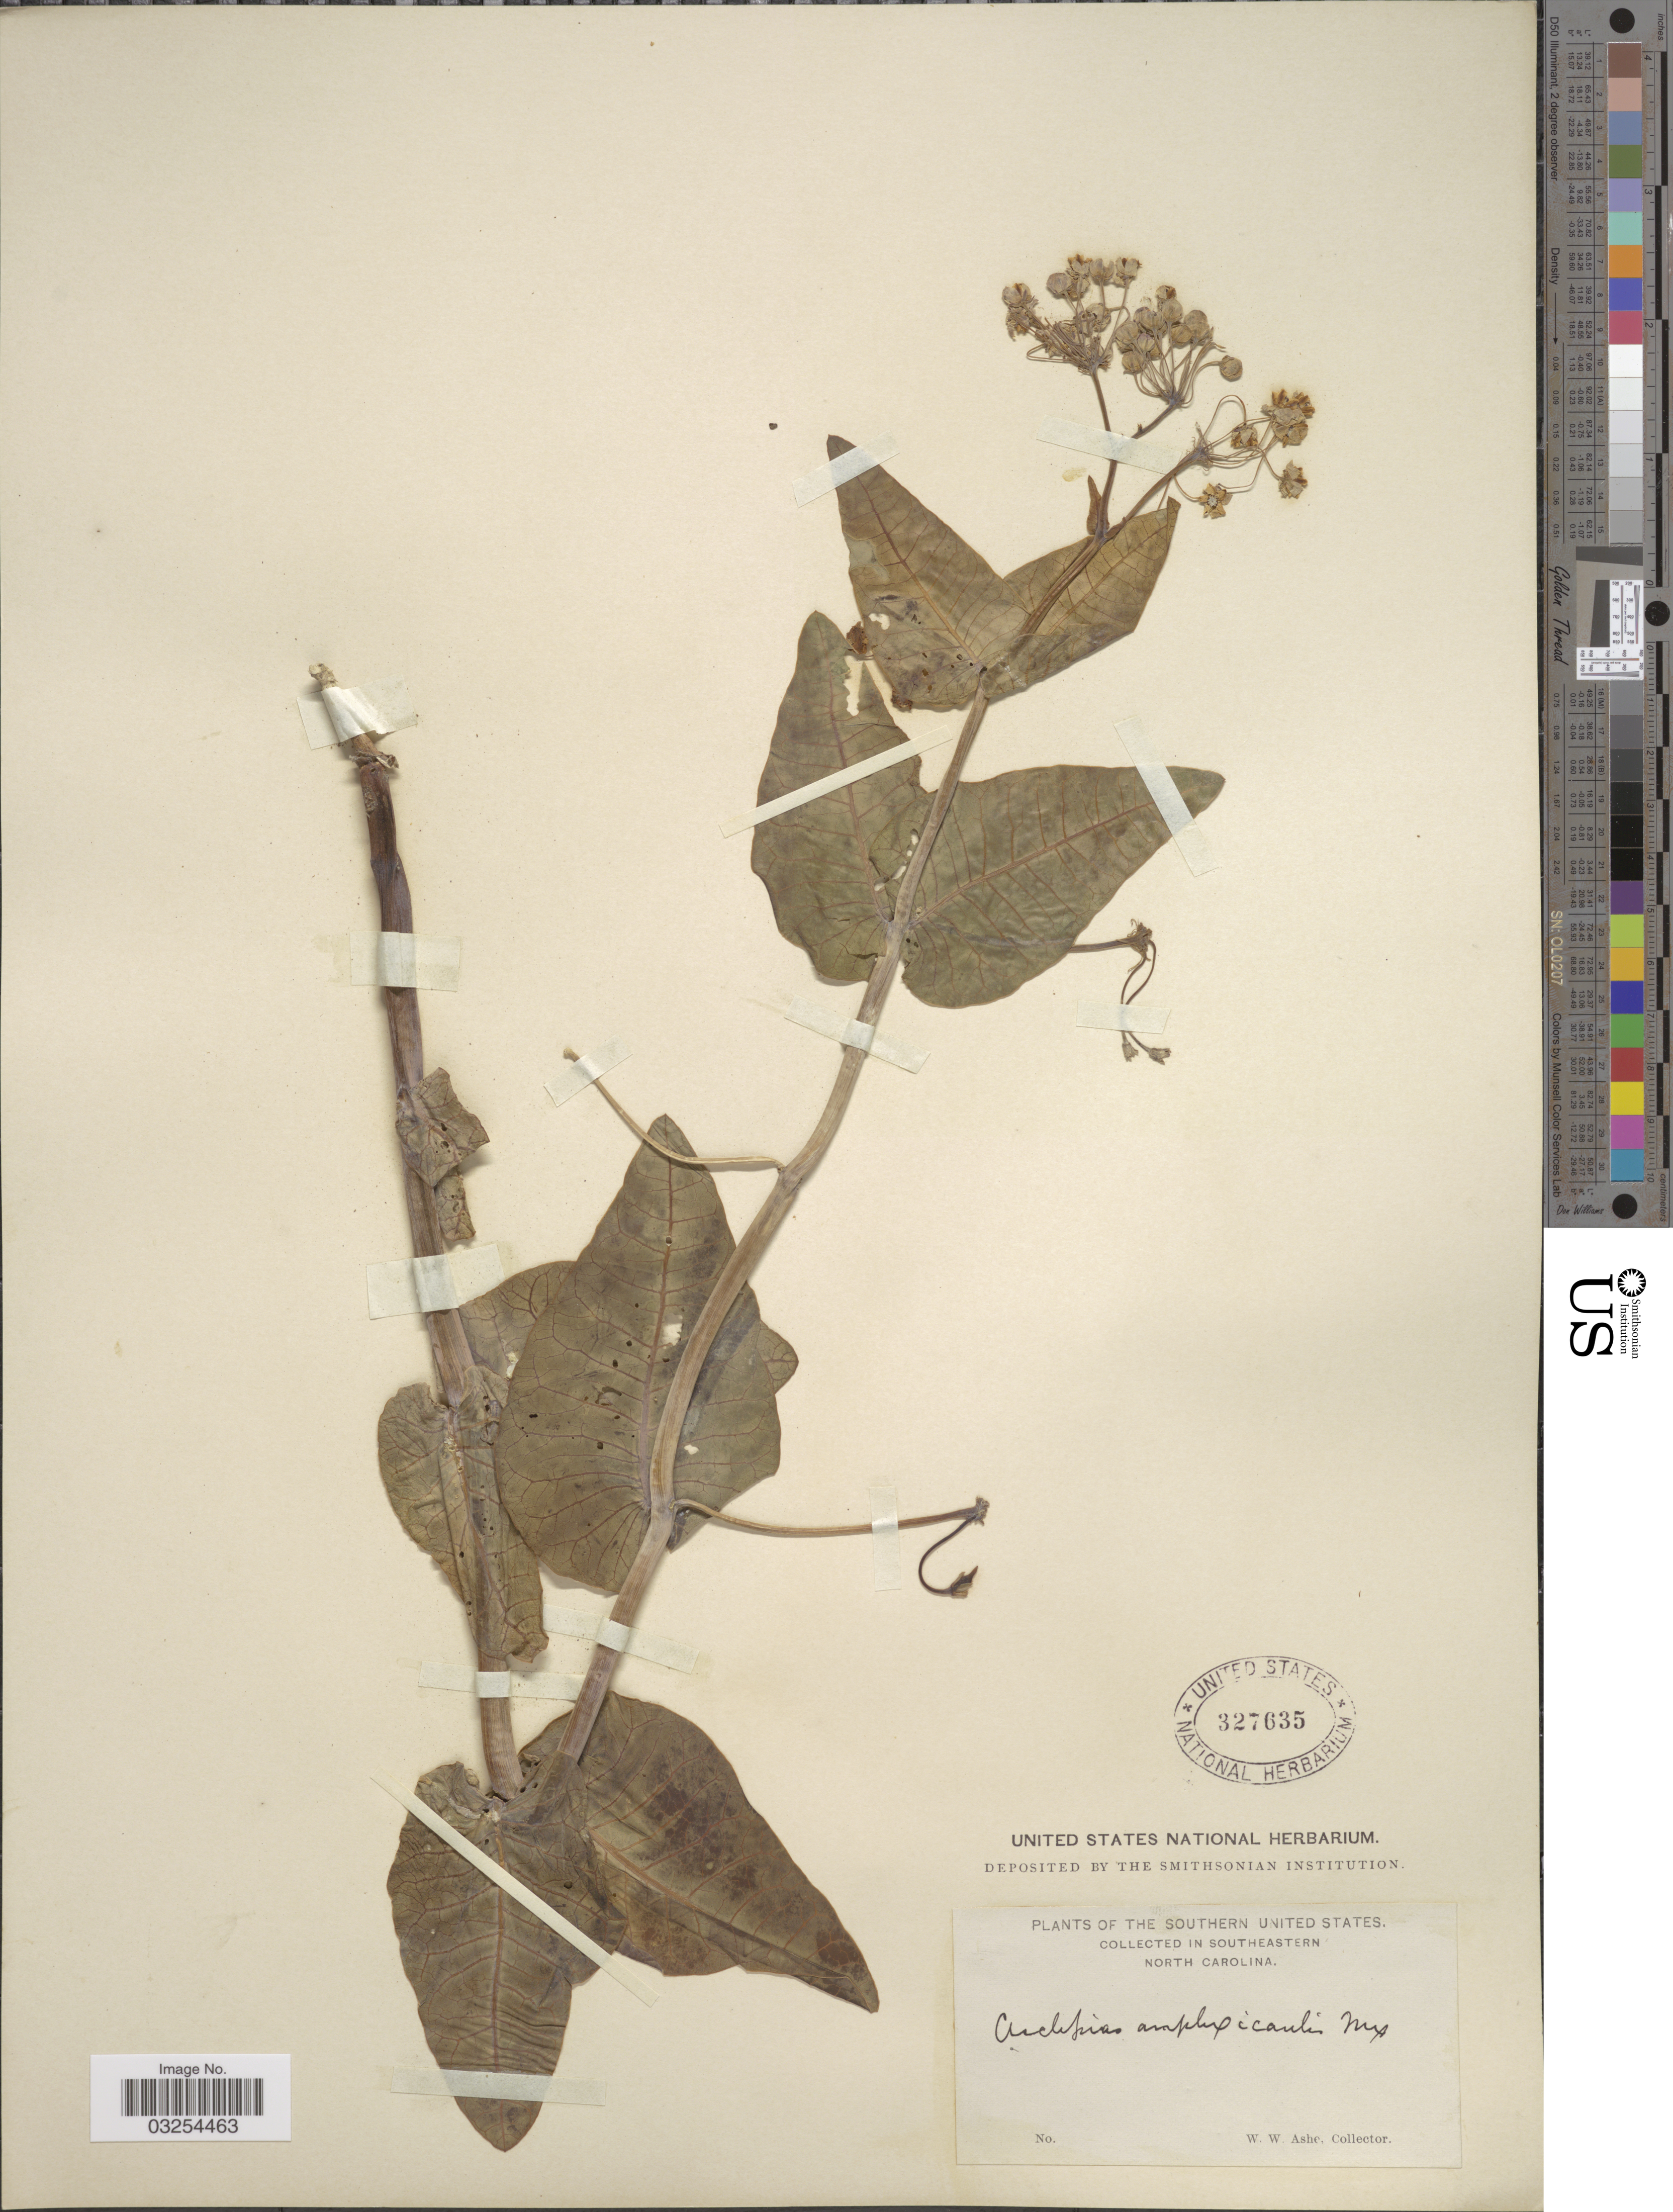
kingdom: Plantae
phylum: Tracheophyta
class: Magnoliopsida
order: Gentianales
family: Apocynaceae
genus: Asclepias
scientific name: Asclepias humistrata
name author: Walter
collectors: W. W. Ashe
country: United States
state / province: North Carolina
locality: The Southern United States. Southeastern North Carolina.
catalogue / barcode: US 327635